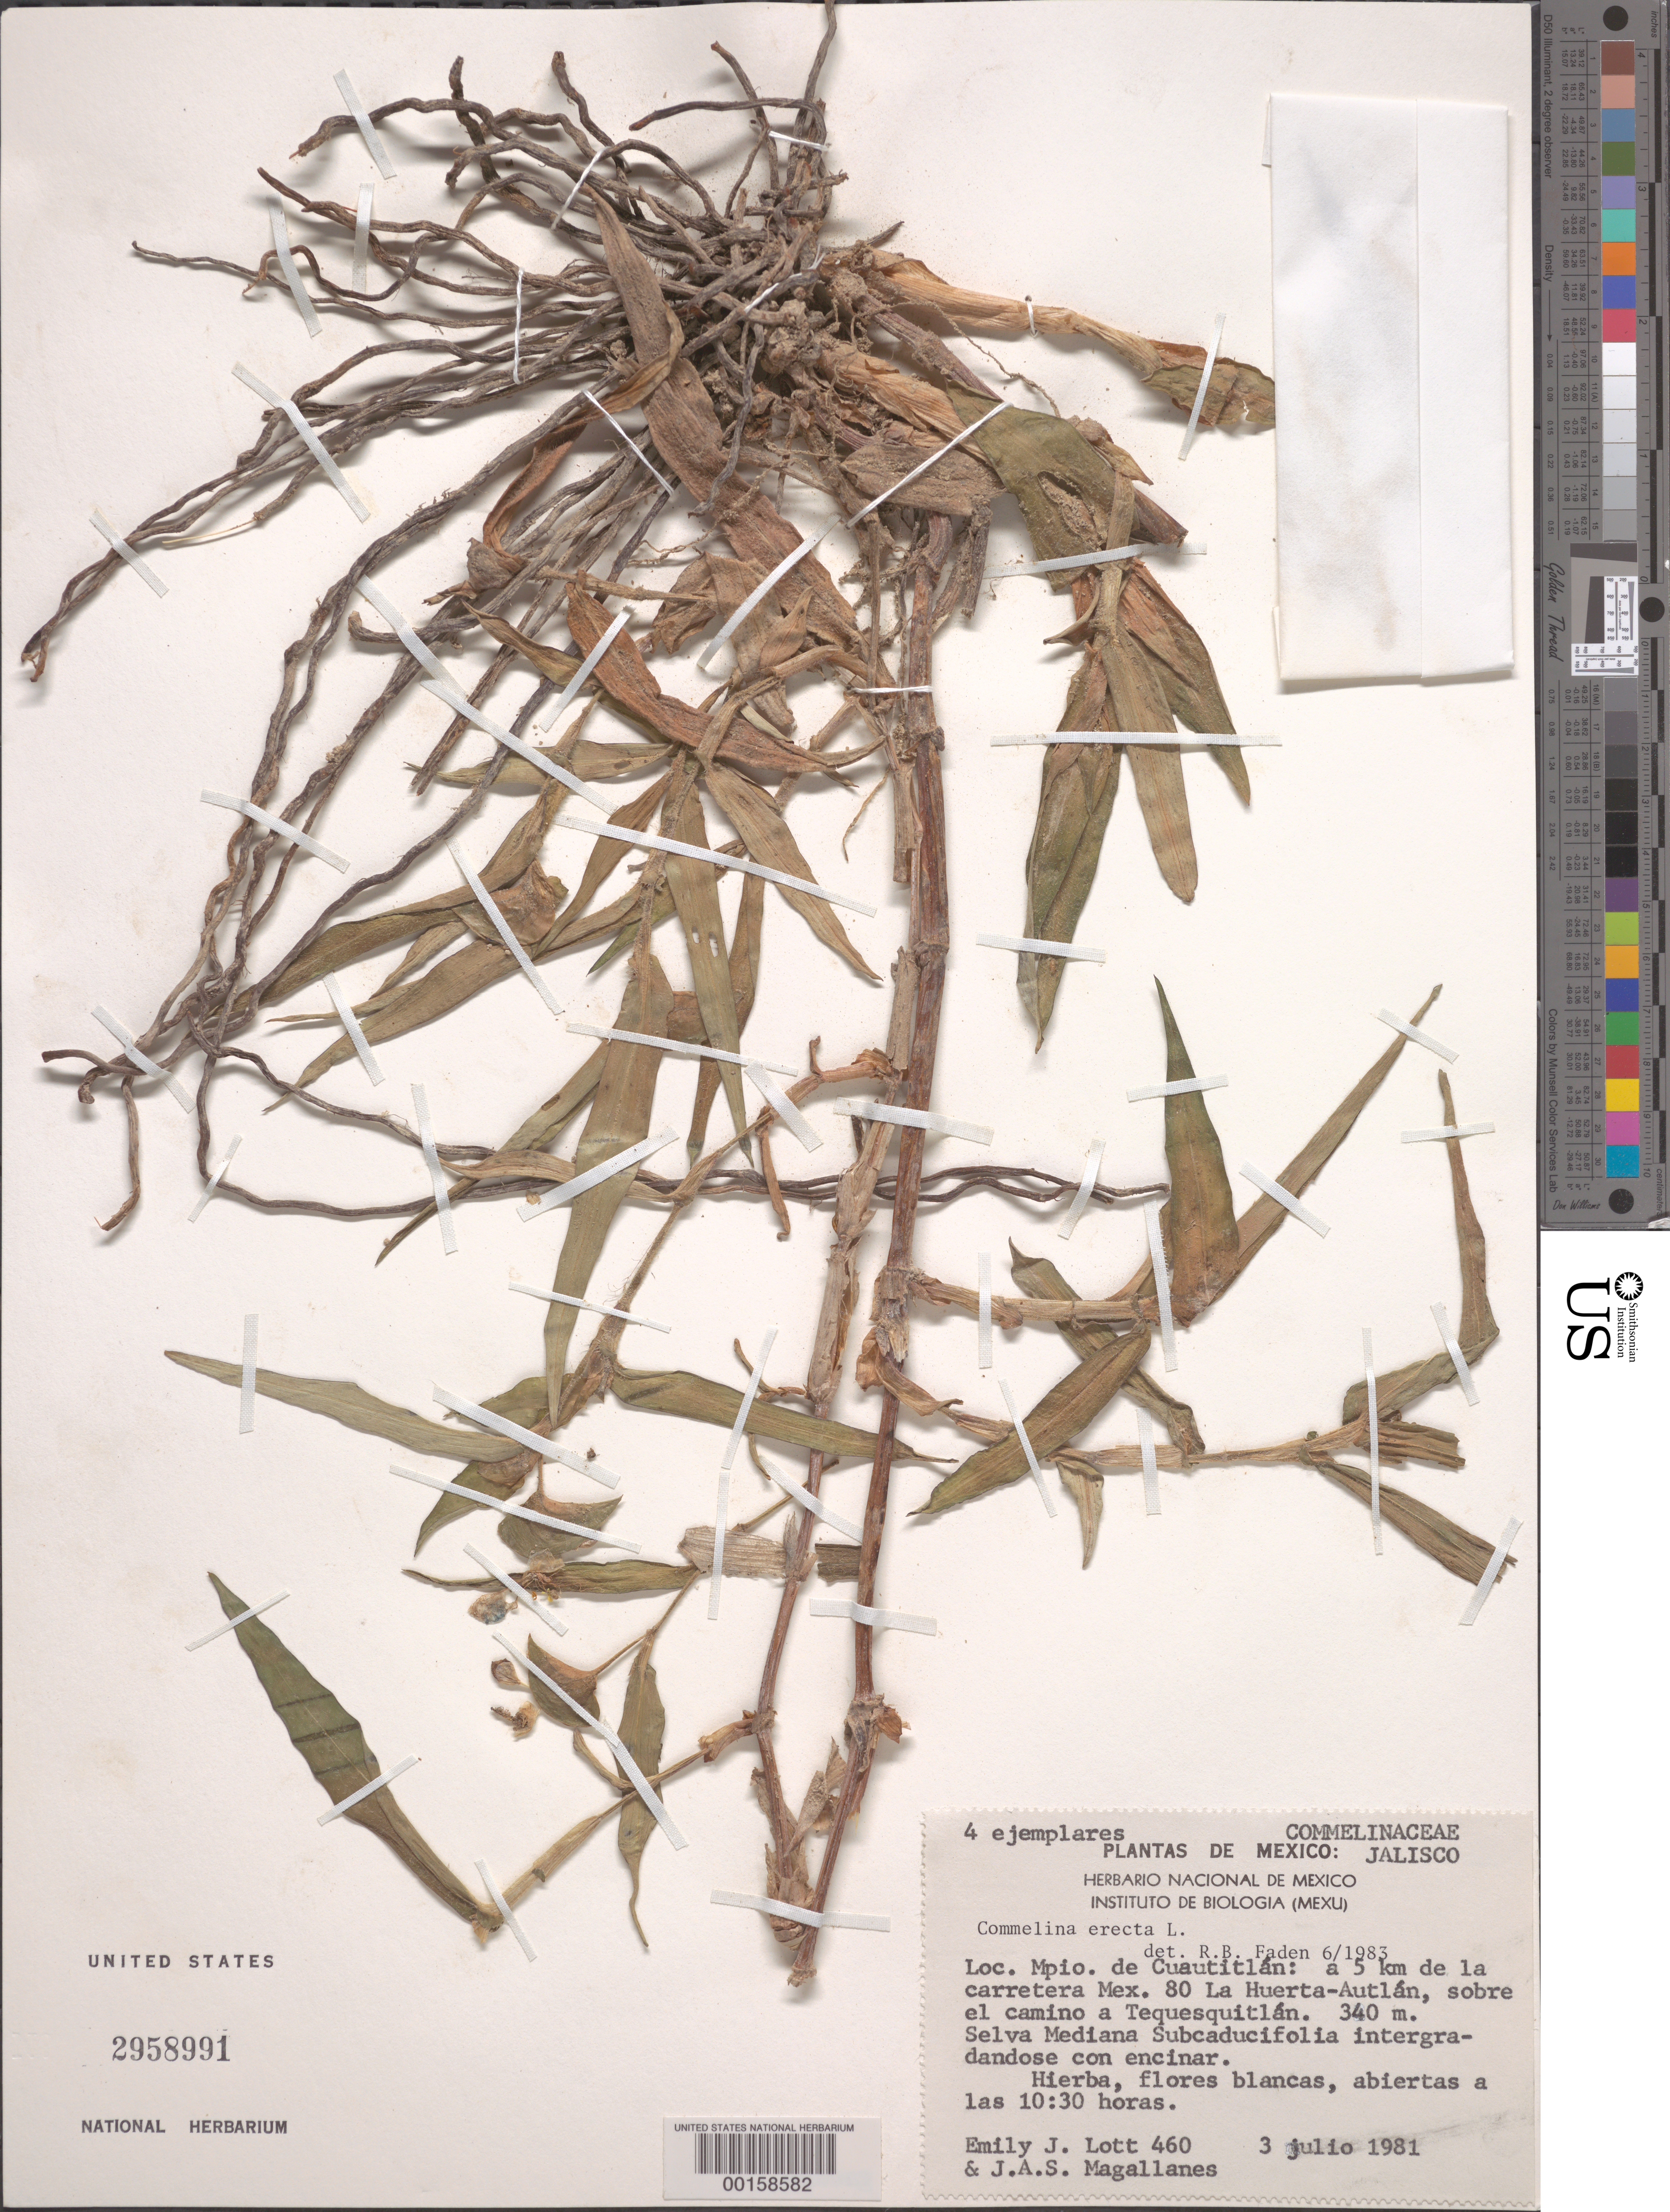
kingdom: Plantae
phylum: Tracheophyta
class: Liliopsida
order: Commelinales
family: Commelinaceae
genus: Commelina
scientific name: Commelina erecta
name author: L.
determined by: Faden, Robert B., (US), Smithsonian Institution - National Museum of Natural History (UNITED STATES)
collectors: E. Lott & J. Solis Magallanes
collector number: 460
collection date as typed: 03 Jul 1981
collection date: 1981-07-03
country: Mexico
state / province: México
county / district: Cocotitlán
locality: La Huerta - Autlán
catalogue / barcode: US 2958991